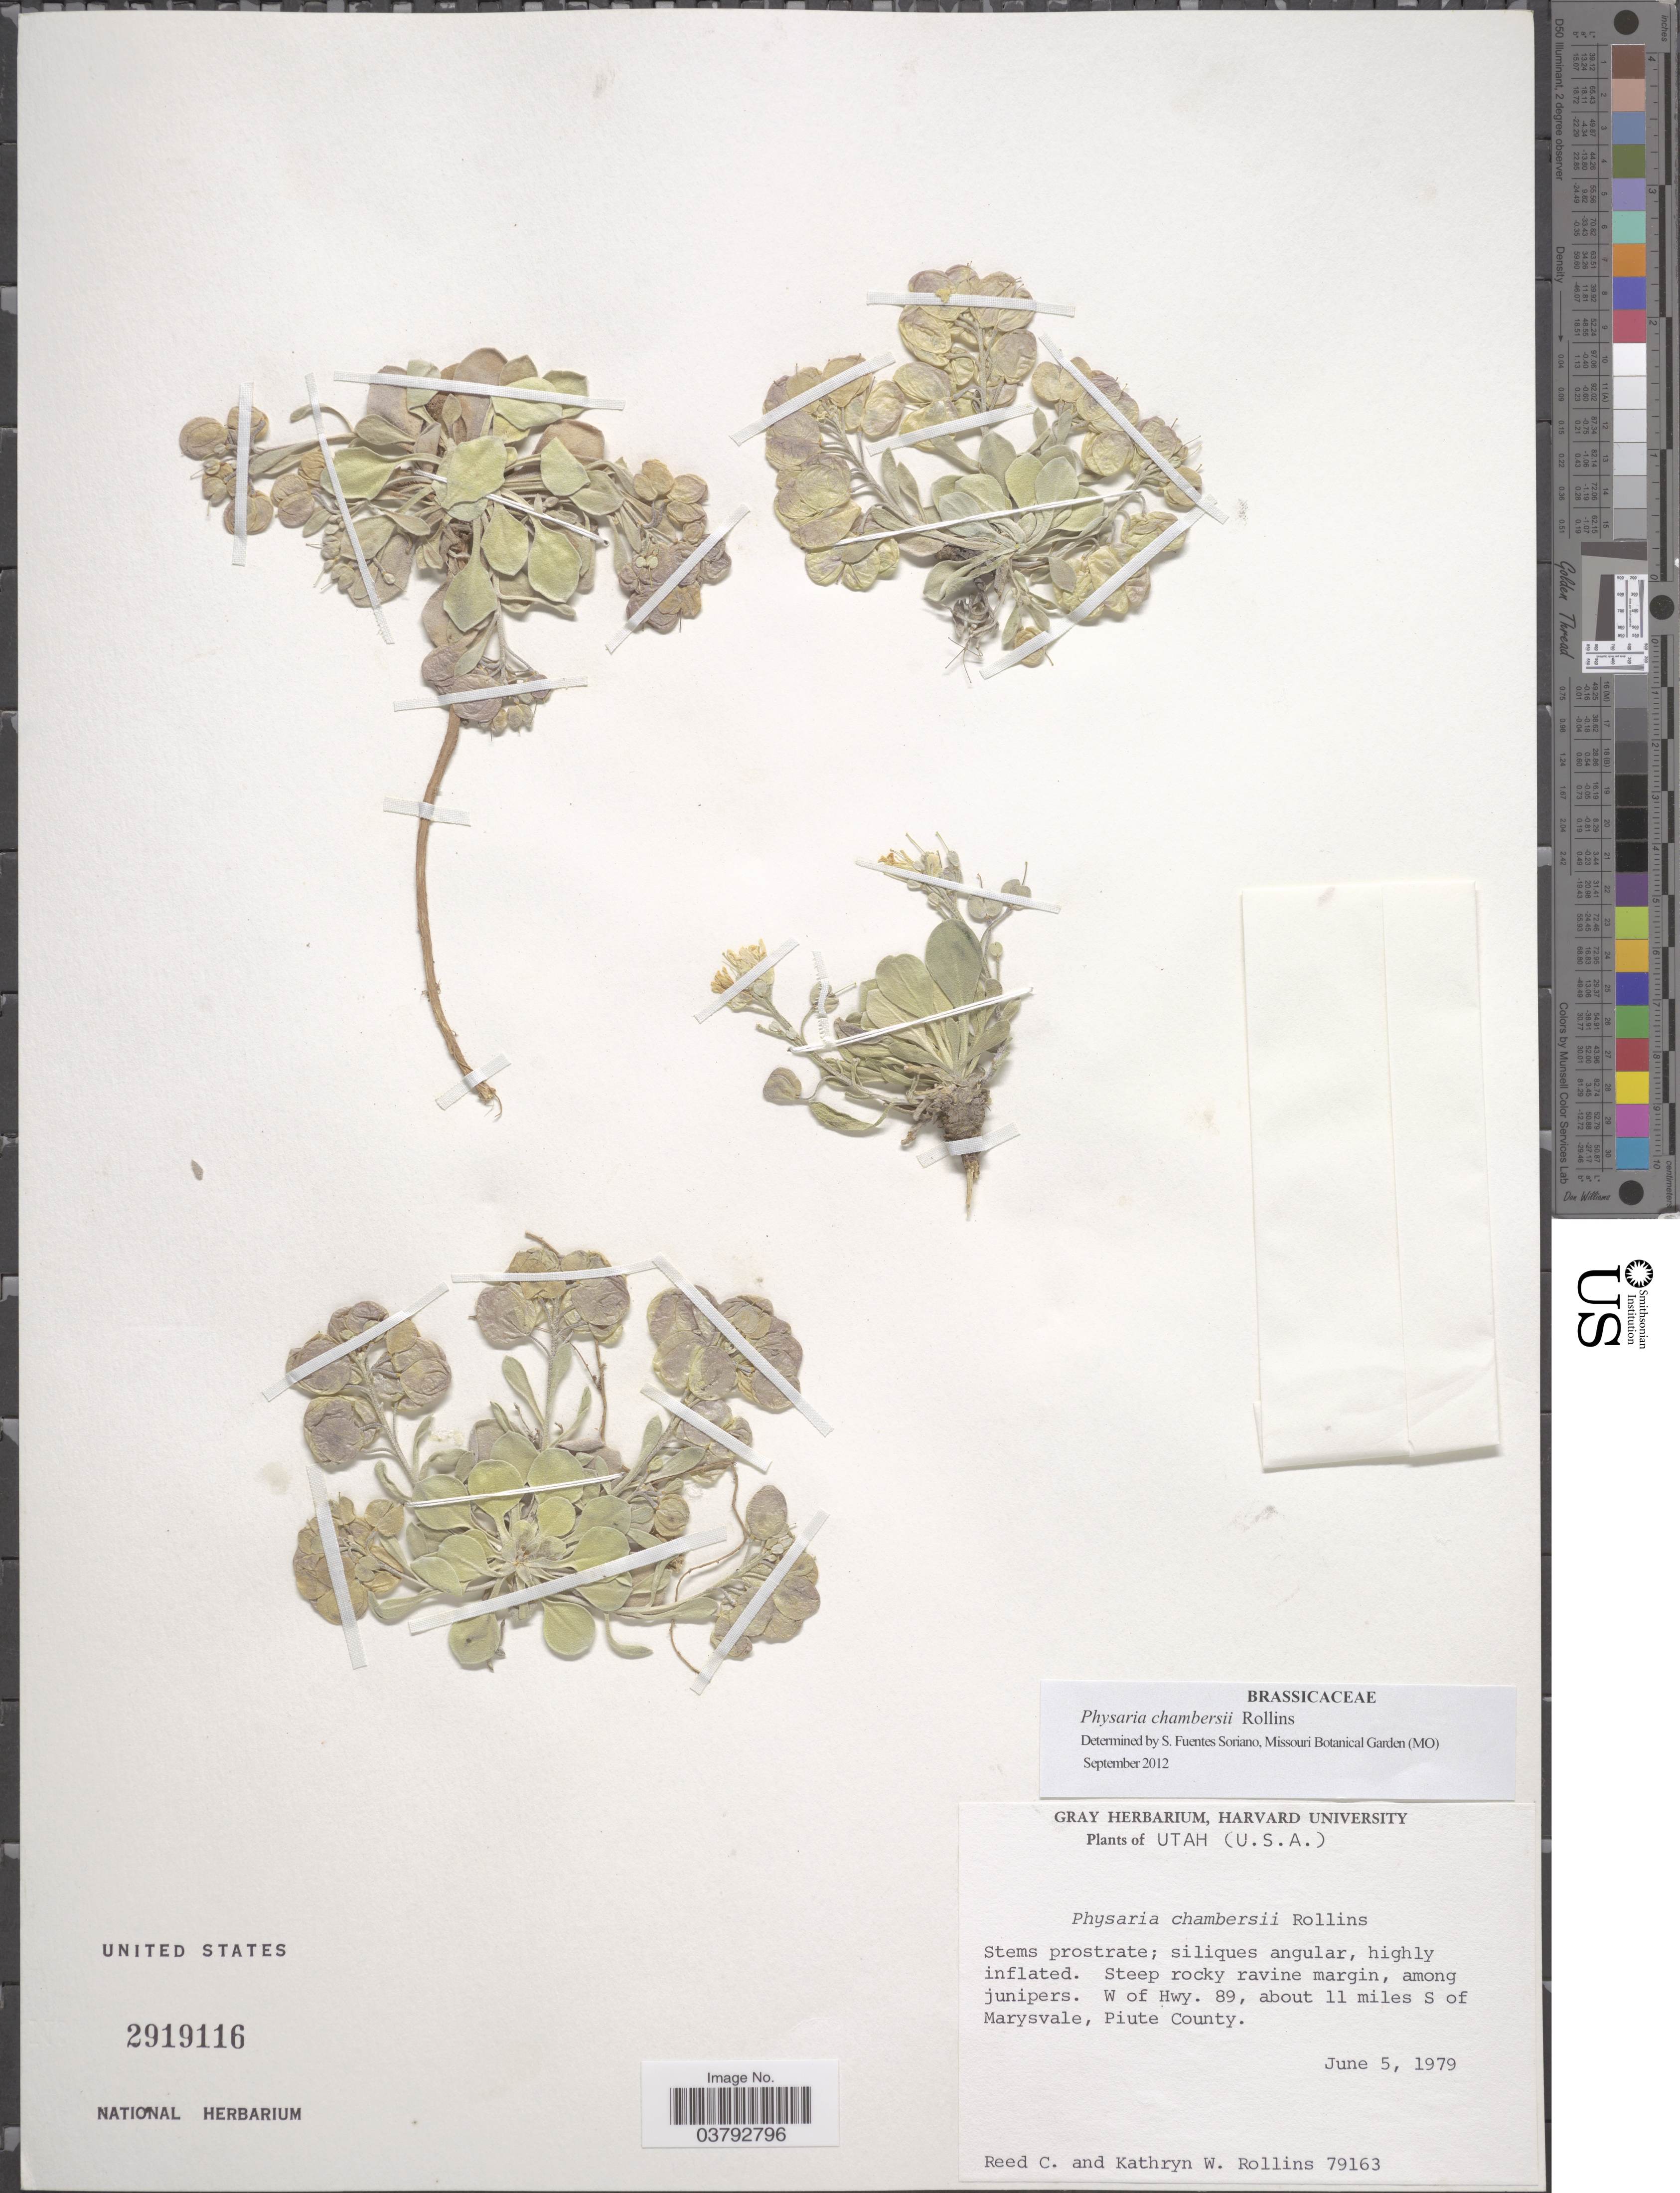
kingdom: Plantae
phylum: Tracheophyta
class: Magnoliopsida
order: Brassicales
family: Brassicaceae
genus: Physaria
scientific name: Physaria chambersii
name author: Rollins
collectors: R. C. Rollins & K. W. Rollins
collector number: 79163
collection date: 1979-06-05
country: United States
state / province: Utah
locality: W of Hwy. 89, about 11 miles S of Marysvale, Piute County.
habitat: steep rocky ravine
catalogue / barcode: US 2919116